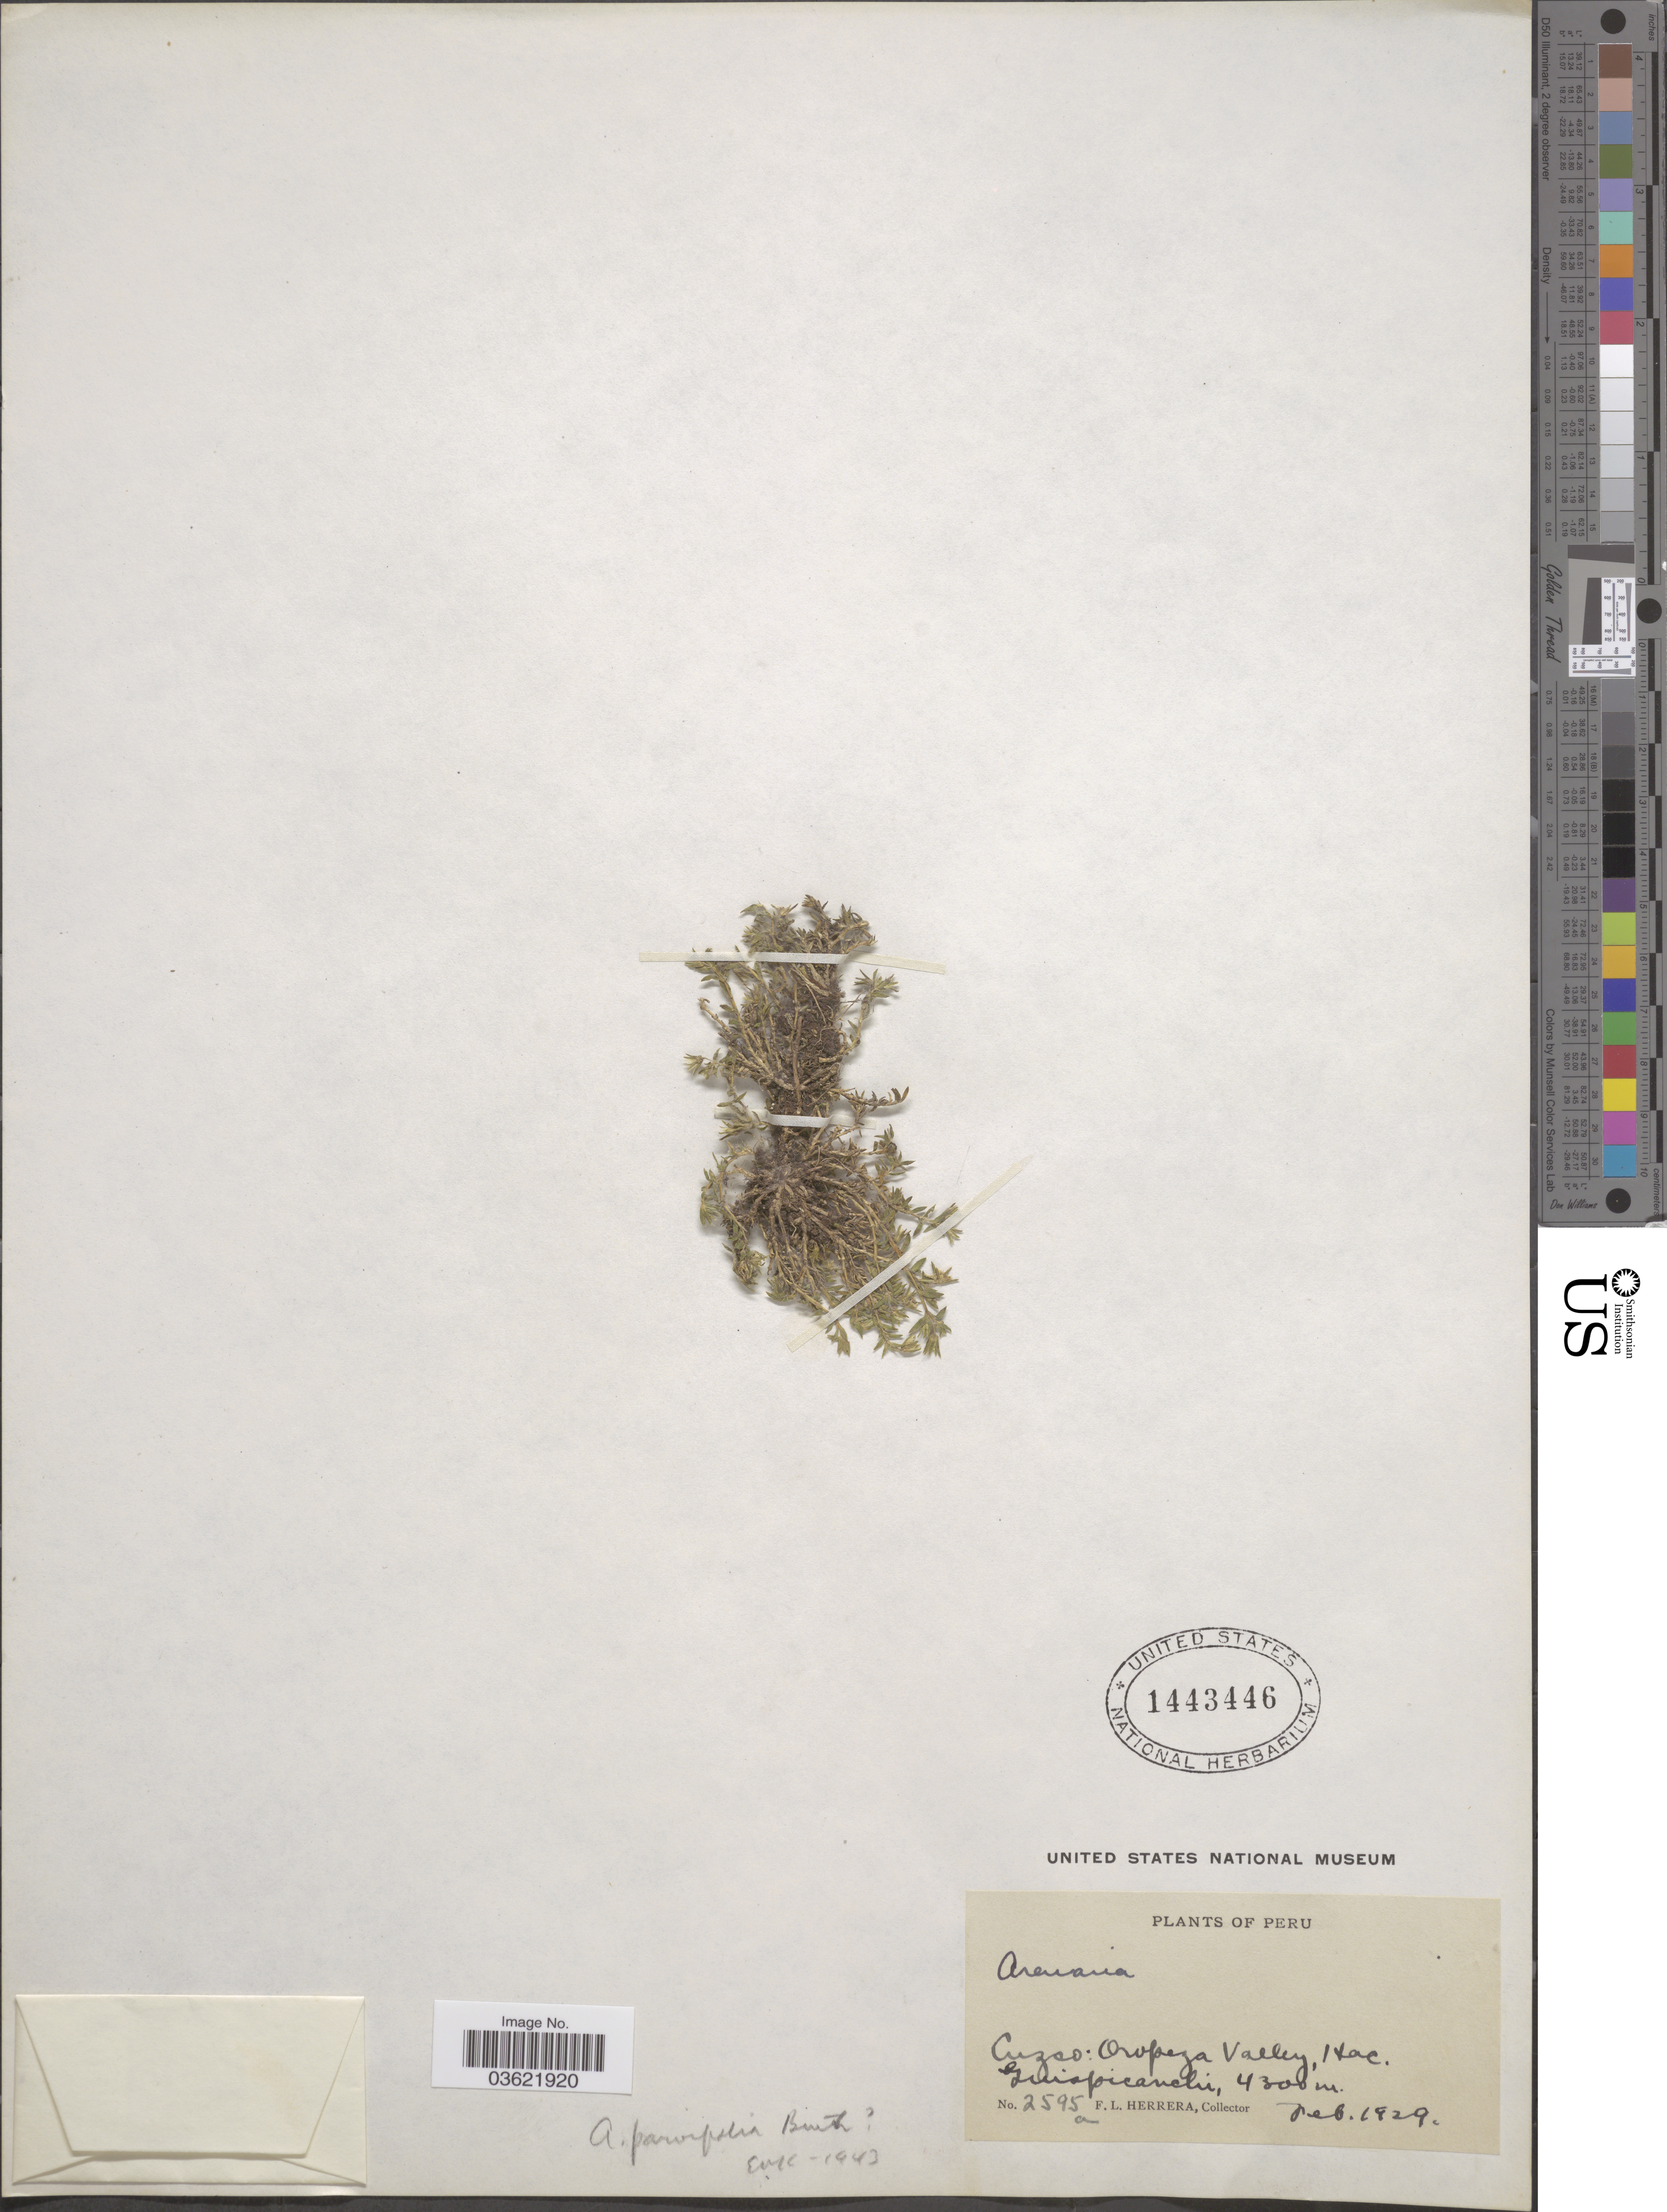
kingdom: Plantae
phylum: Tracheophyta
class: Magnoliopsida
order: Caryophyllales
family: Caryophyllaceae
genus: Arenaria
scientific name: Arenaria parvifolia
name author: Benth.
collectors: F. L. Herrera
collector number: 2595a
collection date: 1929-02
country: Peru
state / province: Cusco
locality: Oropeza Valley, Hac. Quispicanchi.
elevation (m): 4300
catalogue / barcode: US 1443446